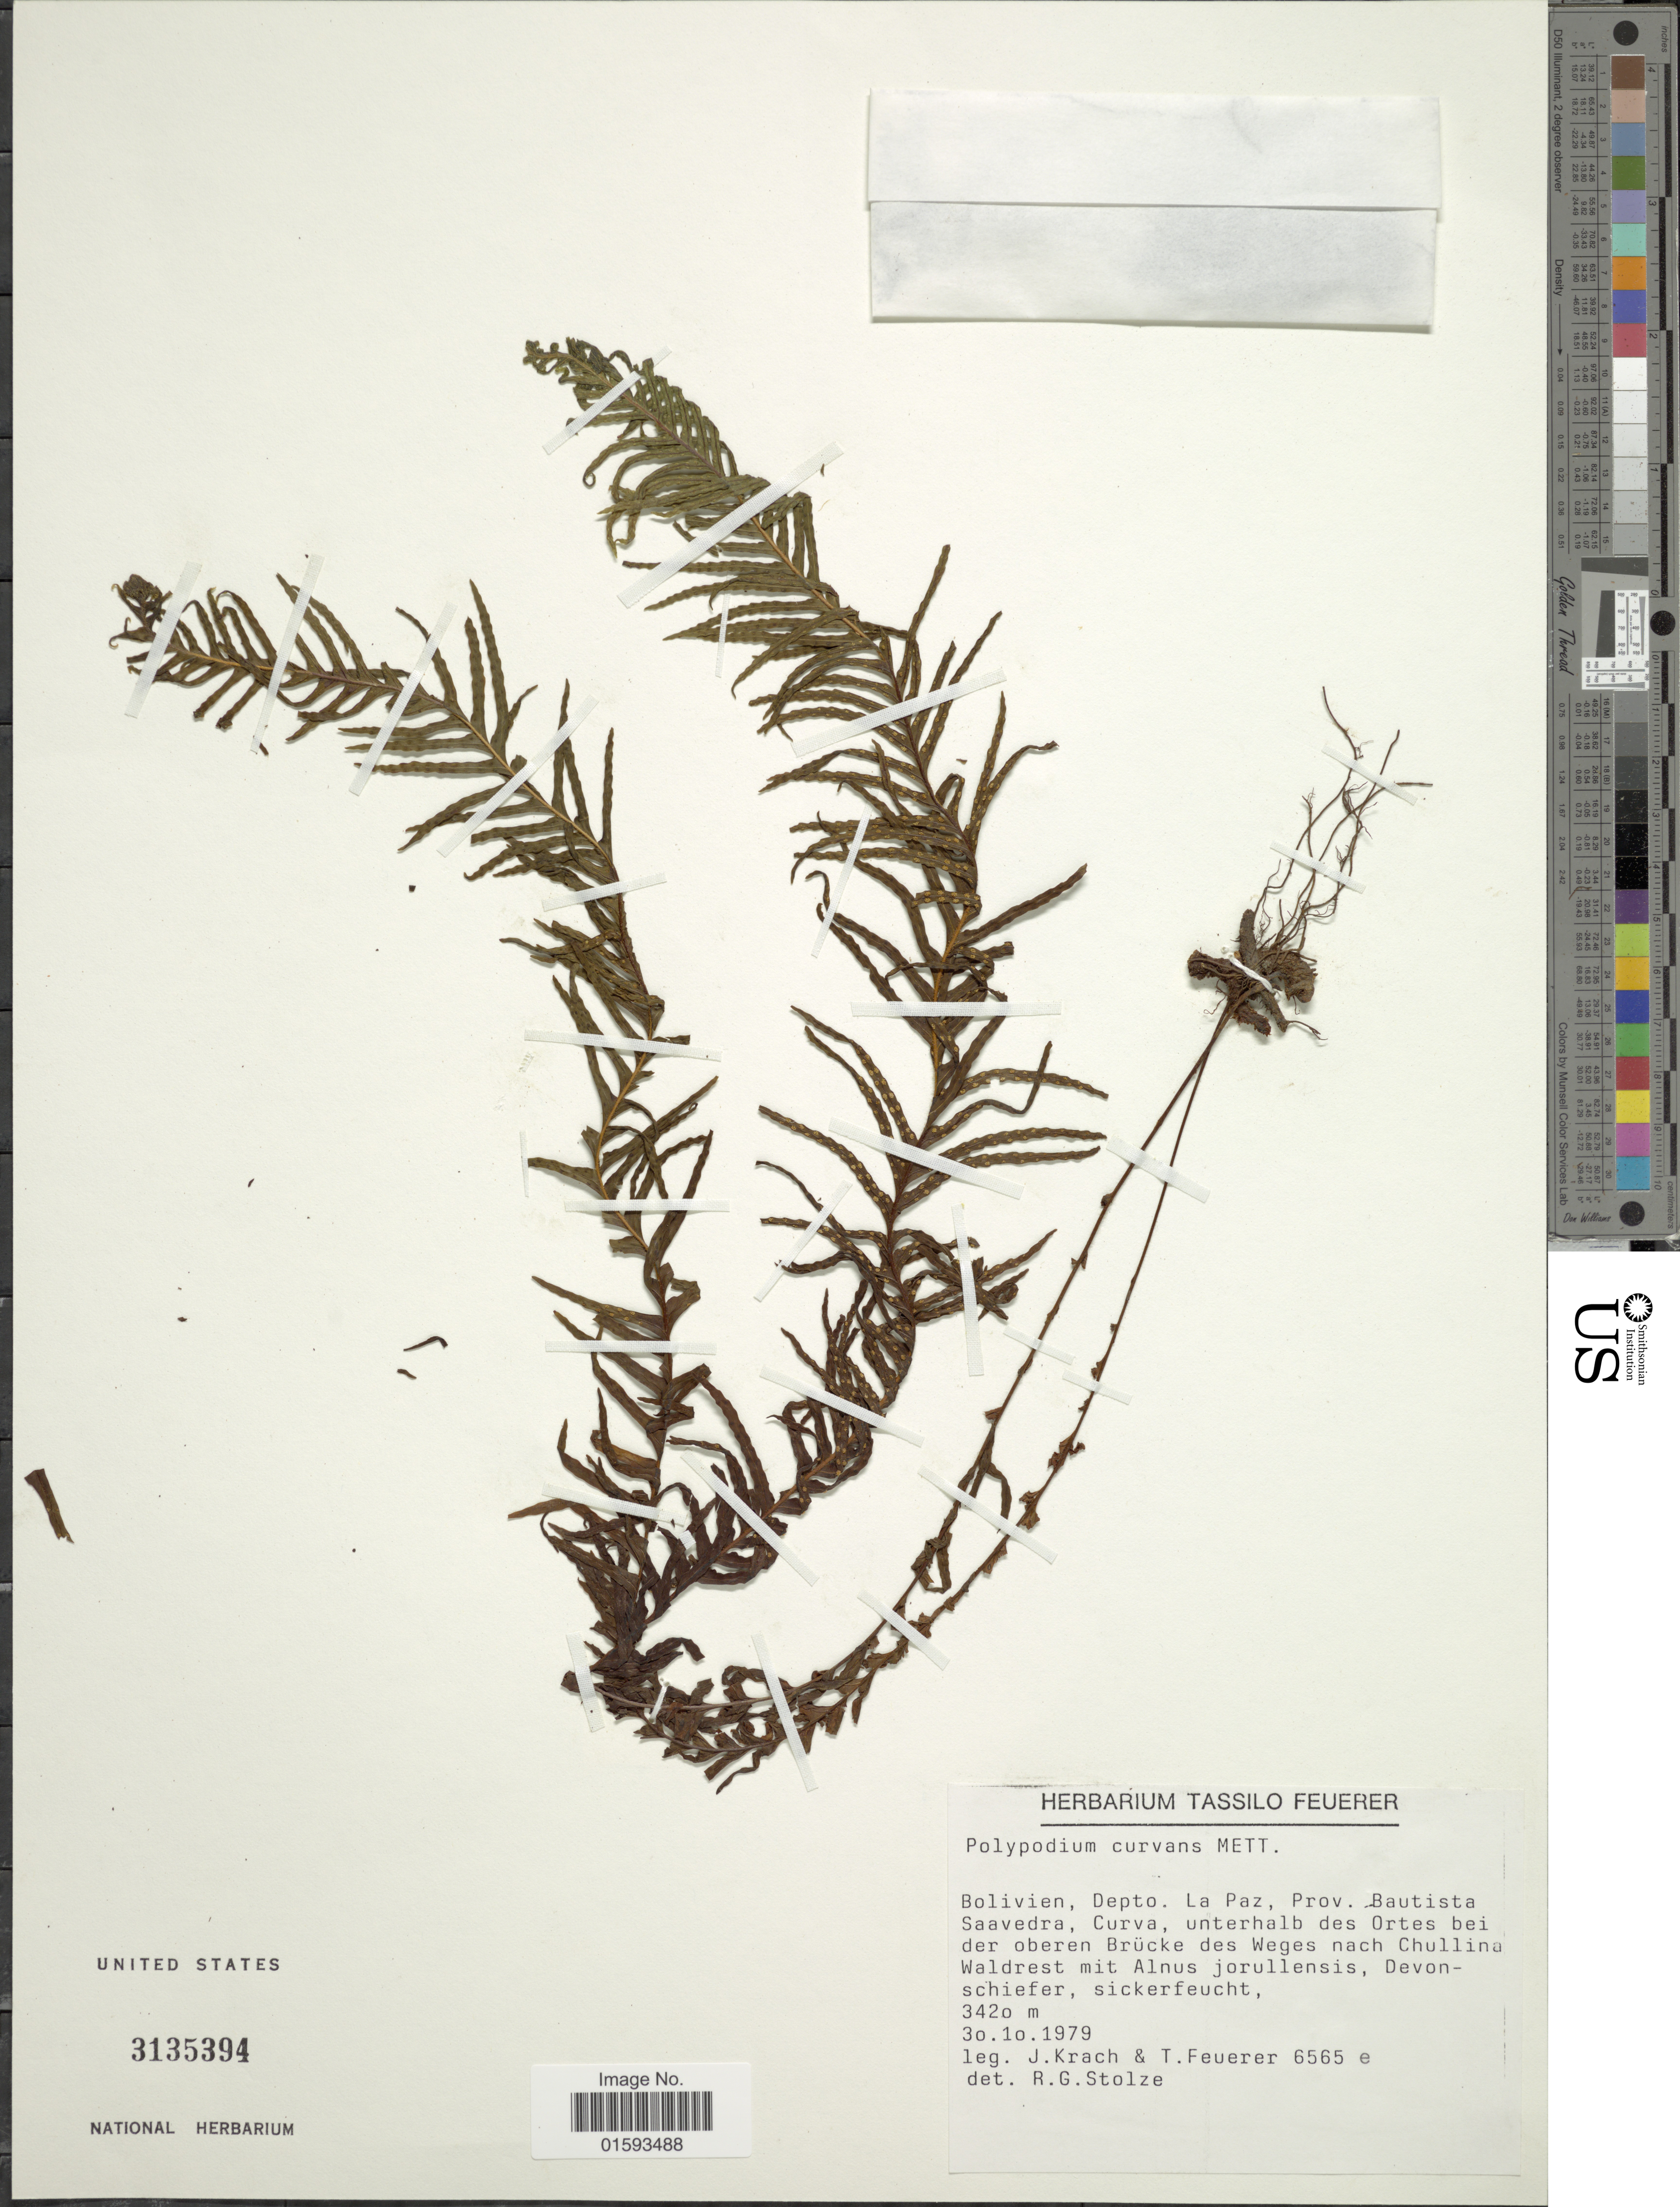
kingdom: Plantae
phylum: Tracheophyta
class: Polypodiopsida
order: Polypodiales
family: Polypodiaceae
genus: Pecluma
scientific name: Pecluma curvans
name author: (Mett.) Price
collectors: J. Krach & T. Feuerer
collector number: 6565e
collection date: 1979-10-30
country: Bolivia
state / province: La Paz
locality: Prov. Bautista Saavedra, Vurva, unterhalb des Ortes bei der oberen Brucke des Weges nach Chullina Waldrest mit Alnus jorullensis, Devonschiefer, sickerfeucht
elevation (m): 3420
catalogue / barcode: US 3135394